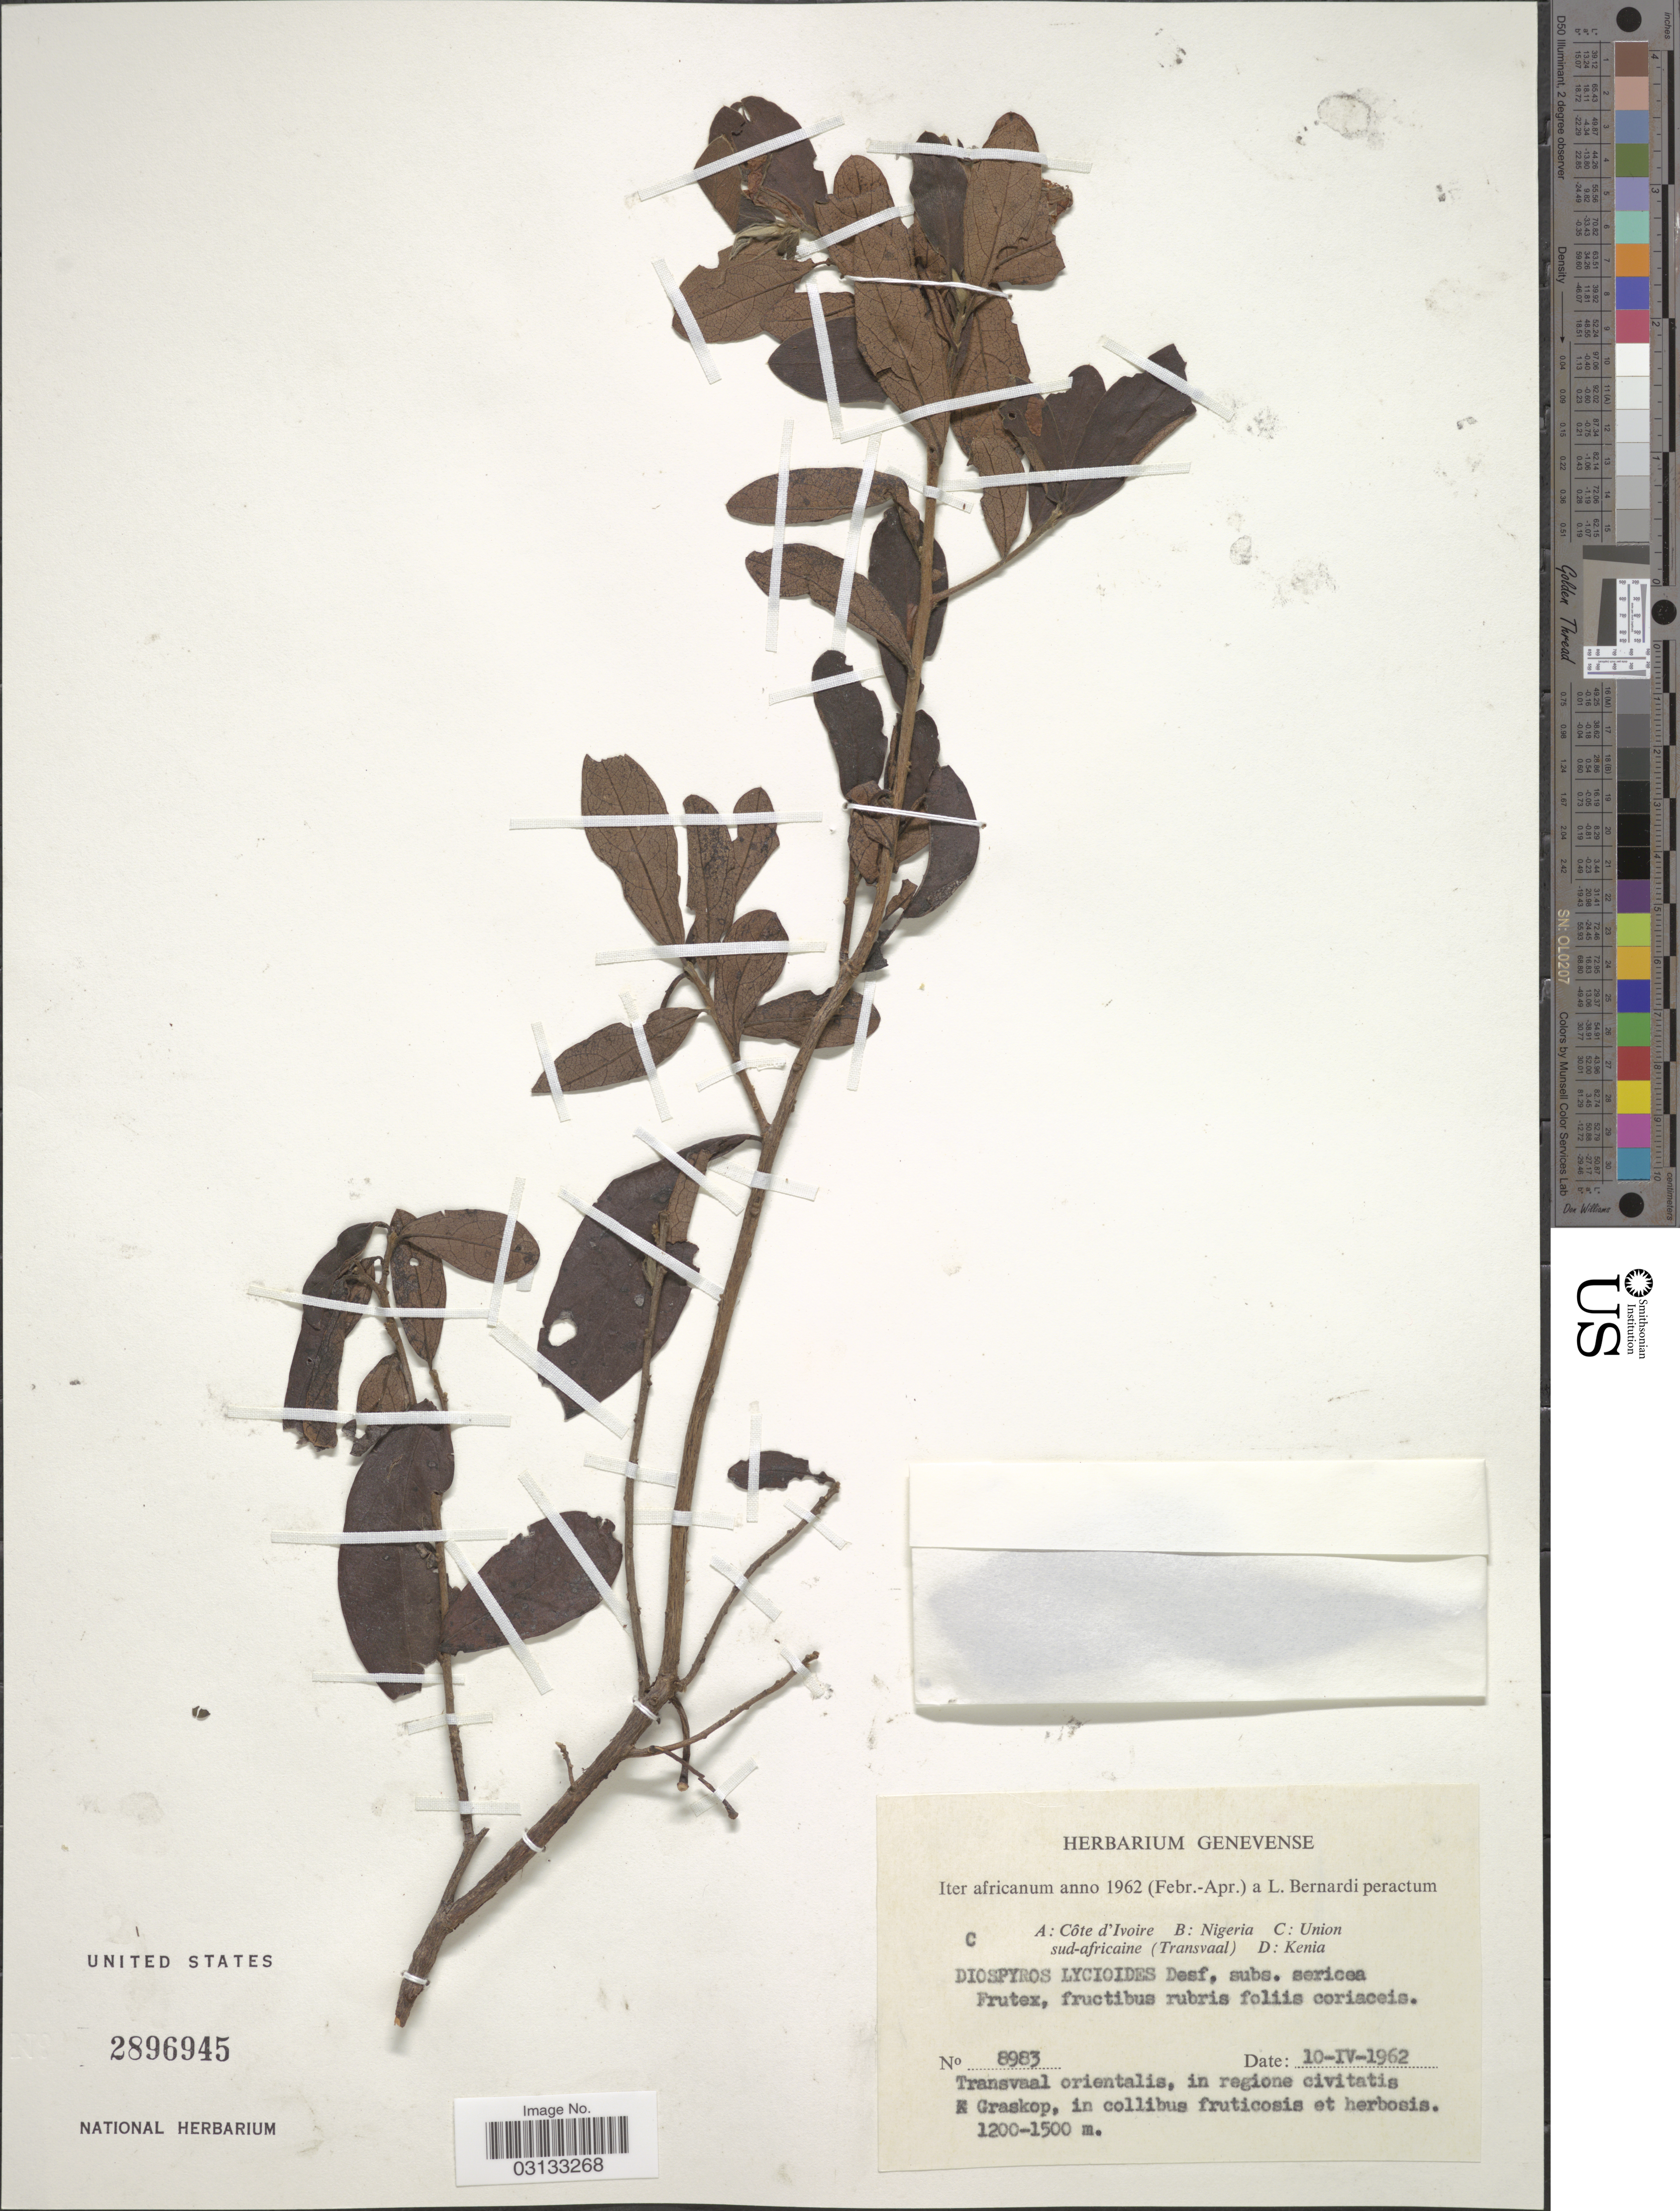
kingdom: Plantae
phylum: Tracheophyta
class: Magnoliopsida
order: Ericales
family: Ebenaceae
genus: Diospyros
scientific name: Diospyros lycioides subsp. sericea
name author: Desf.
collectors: L. Bernardi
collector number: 8983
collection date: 1962-04-10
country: South Africa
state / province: Mpumalanga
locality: Union sud-africaine (Transvaal). Transvaal orientalis, in regione civitatis Graskop.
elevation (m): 1200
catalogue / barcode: US 2896945